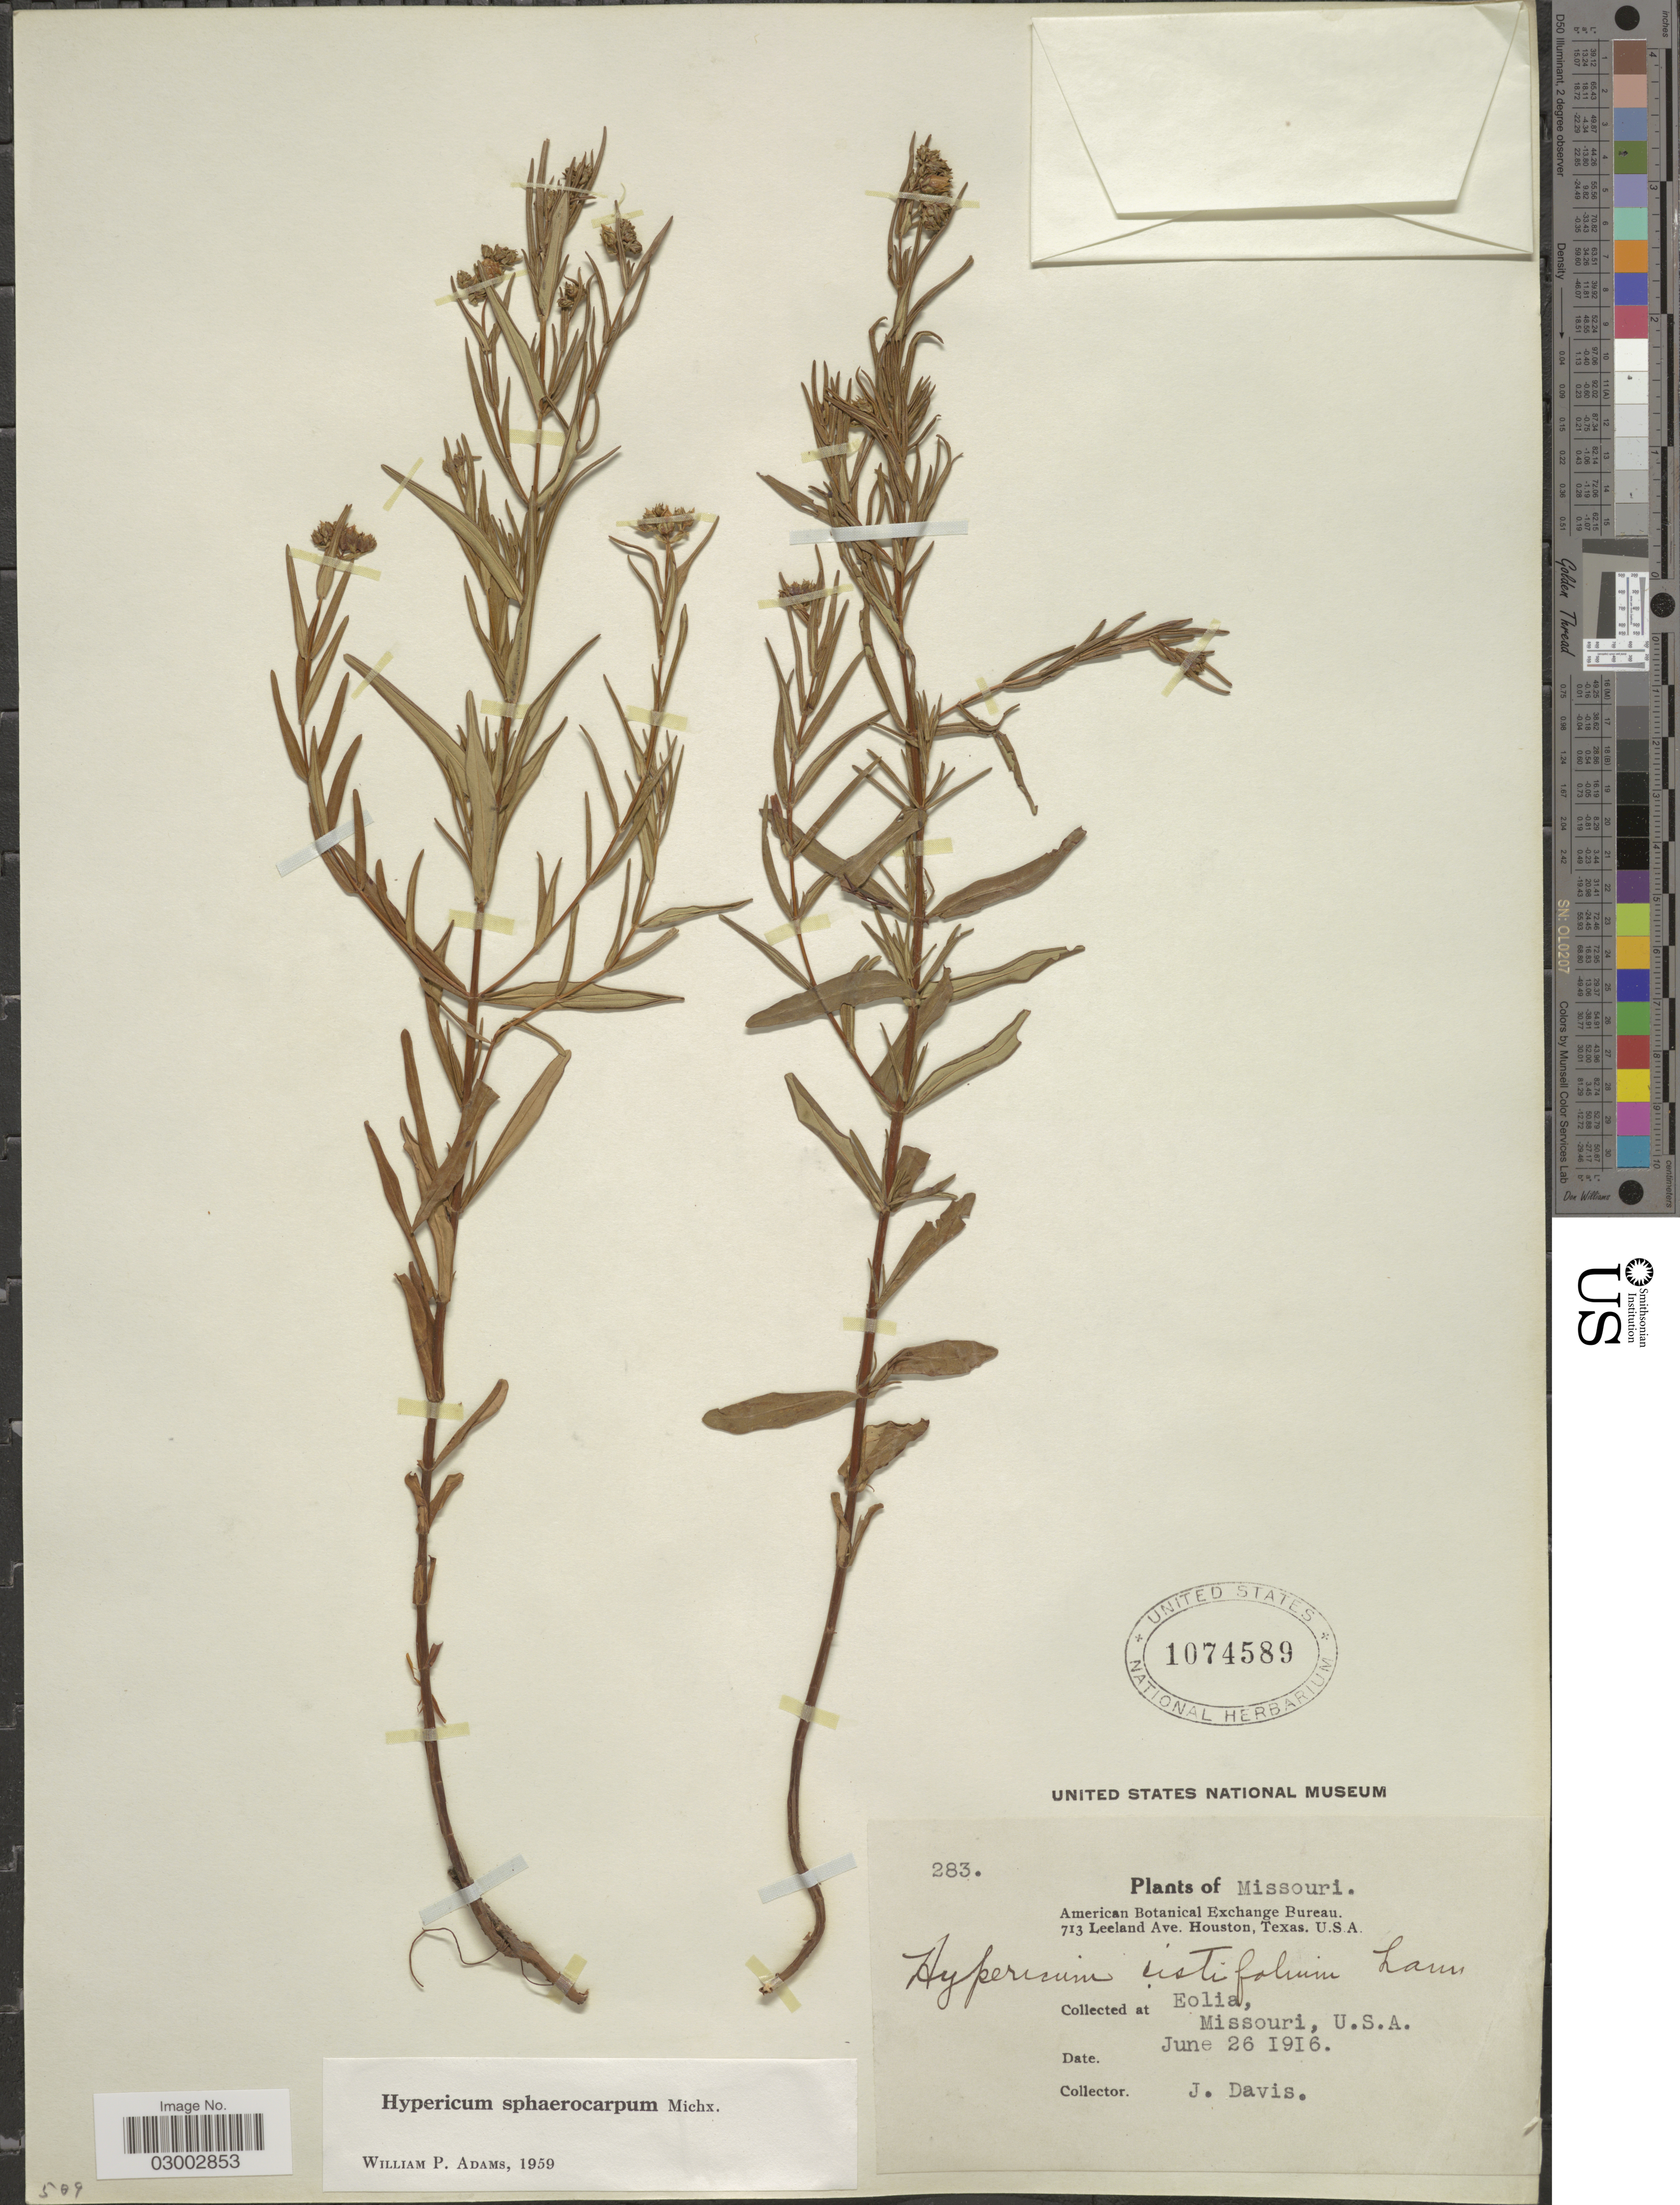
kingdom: Plantae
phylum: Tracheophyta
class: Magnoliopsida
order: Malpighiales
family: Hypericaceae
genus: Hypericum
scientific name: Hypericum sphaerocarpum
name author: Michx.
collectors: J. Davis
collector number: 283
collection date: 1916-06-26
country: United States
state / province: Missouri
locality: Eolia, U.S.A.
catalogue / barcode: US 1074589